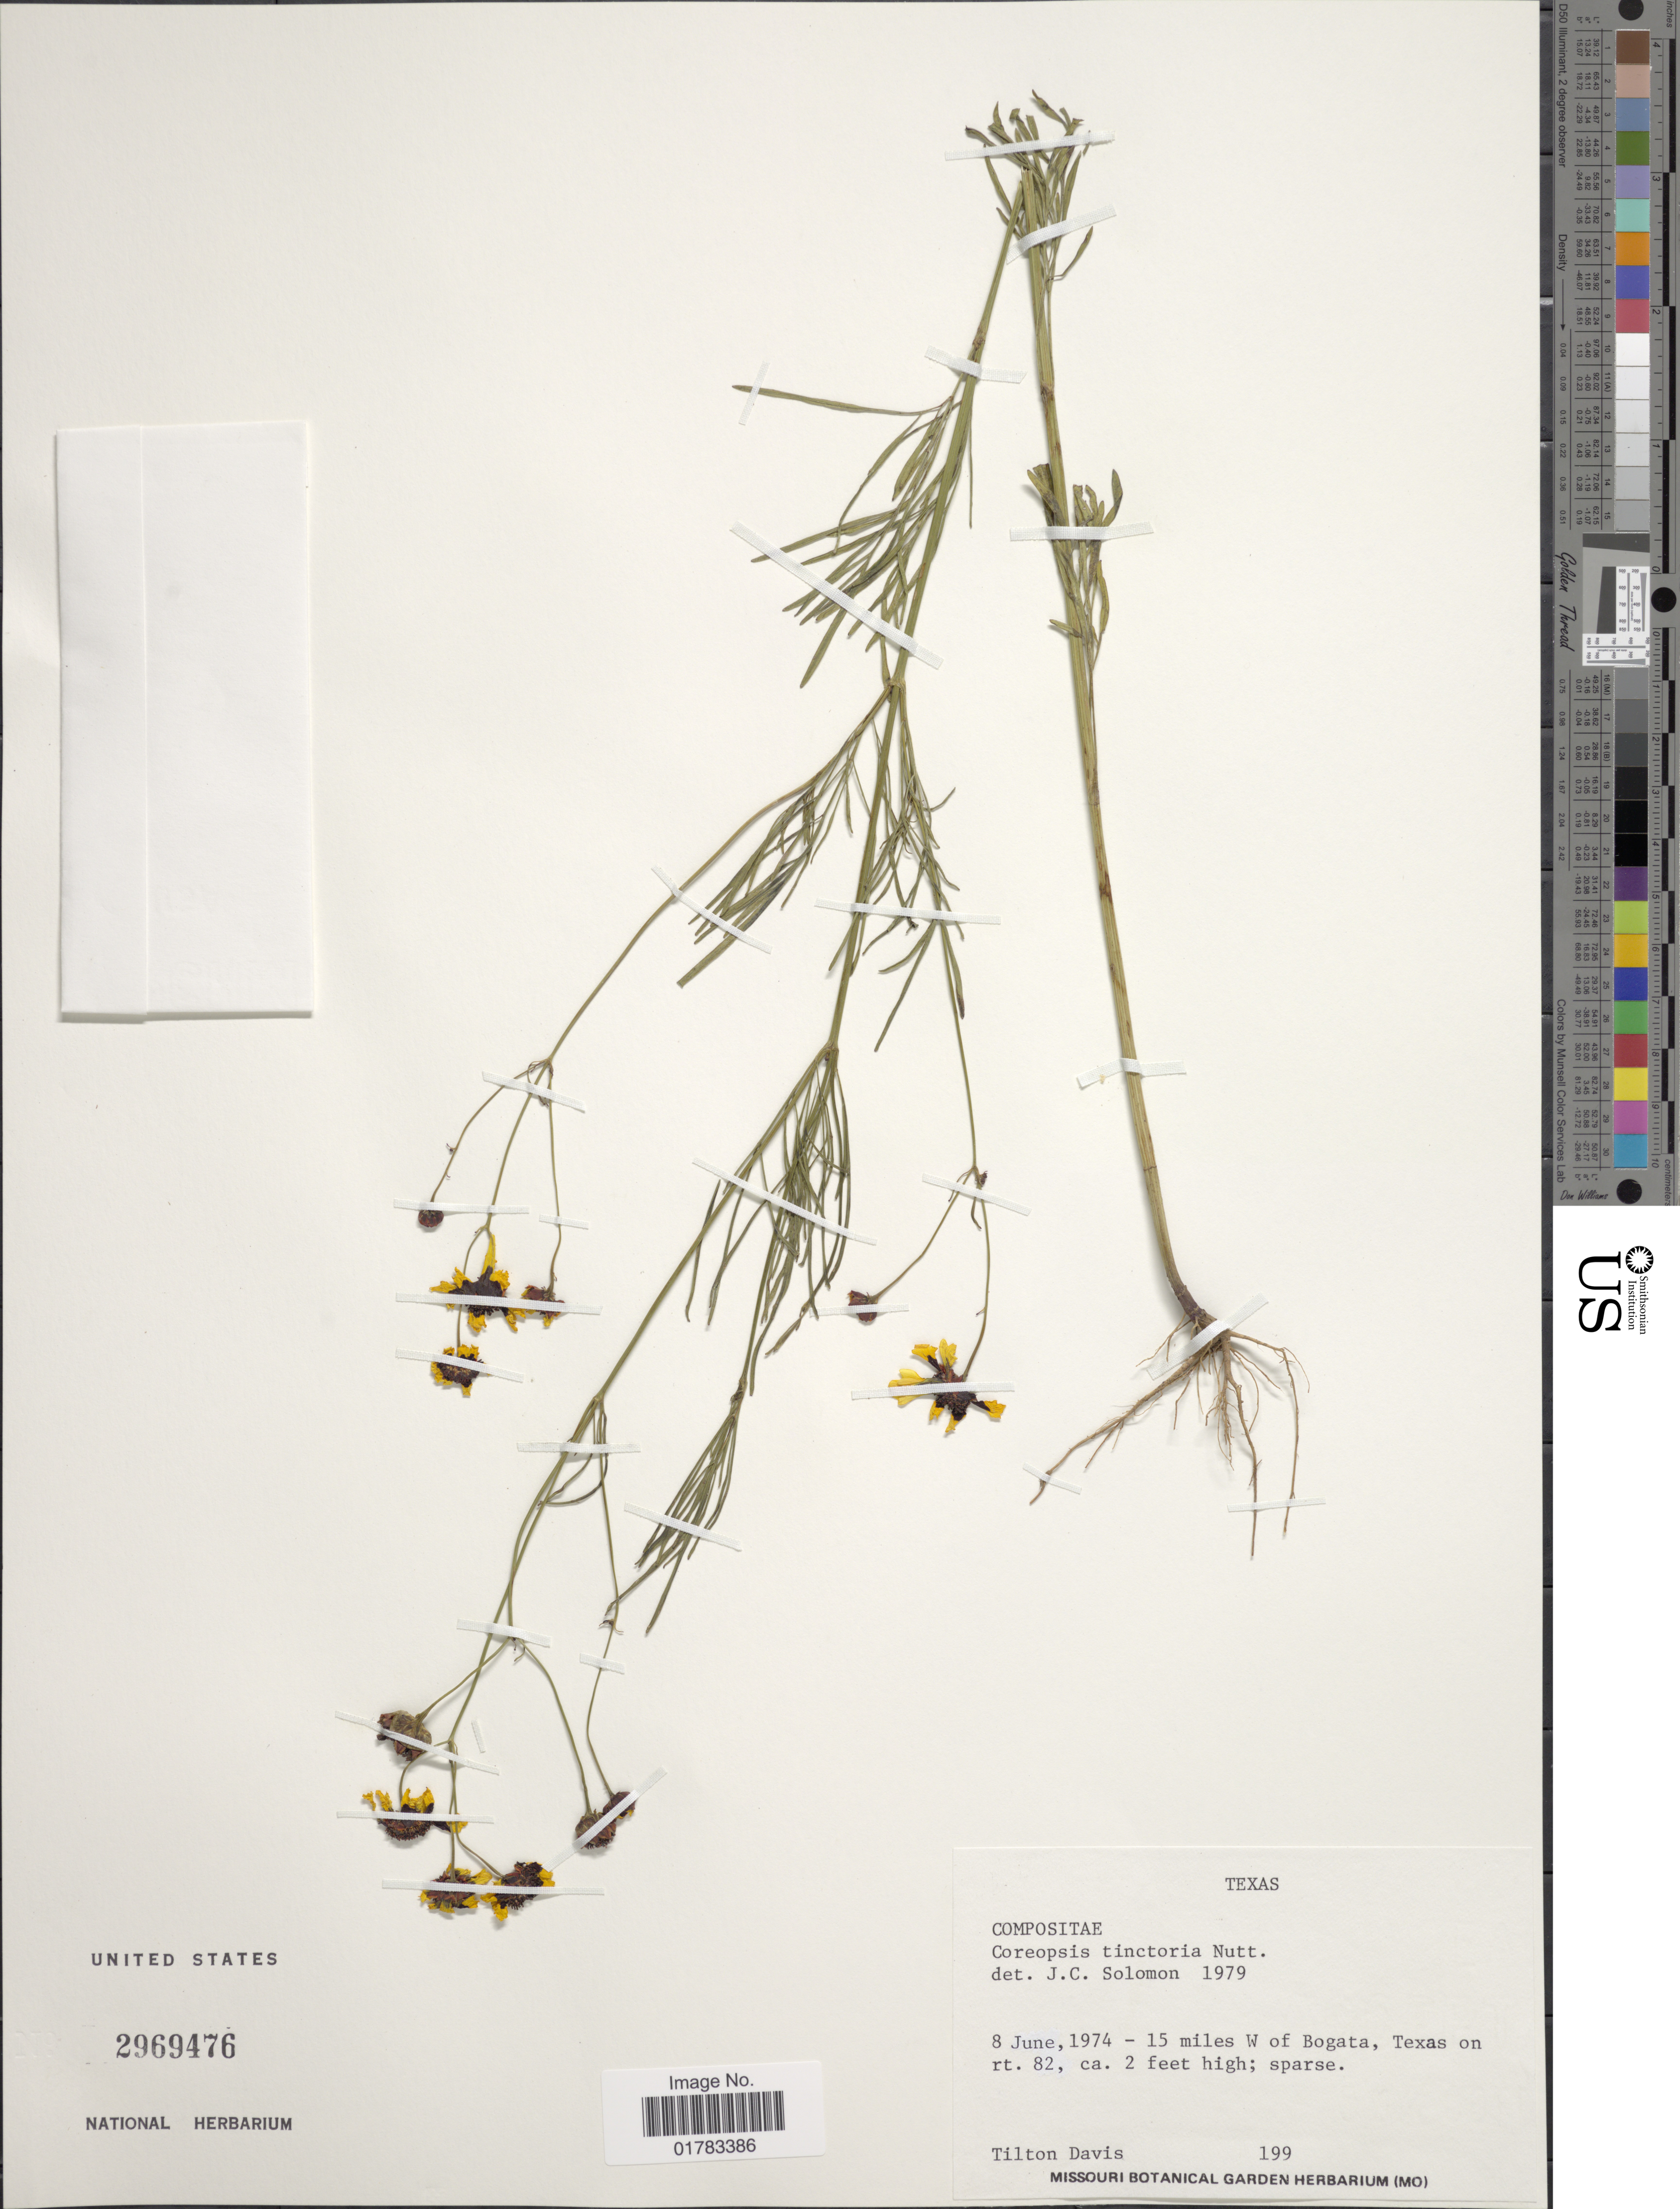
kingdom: Plantae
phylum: Tracheophyta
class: Magnoliopsida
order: Asterales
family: Asteraceae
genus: Coreopsis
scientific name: Coreopsis tinctoria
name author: Nutt.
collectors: T. Davis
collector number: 199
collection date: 1974-06-08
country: United States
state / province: Texas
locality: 15 miles W of Bogota, Texas, on rt. 82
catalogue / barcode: US 2969476